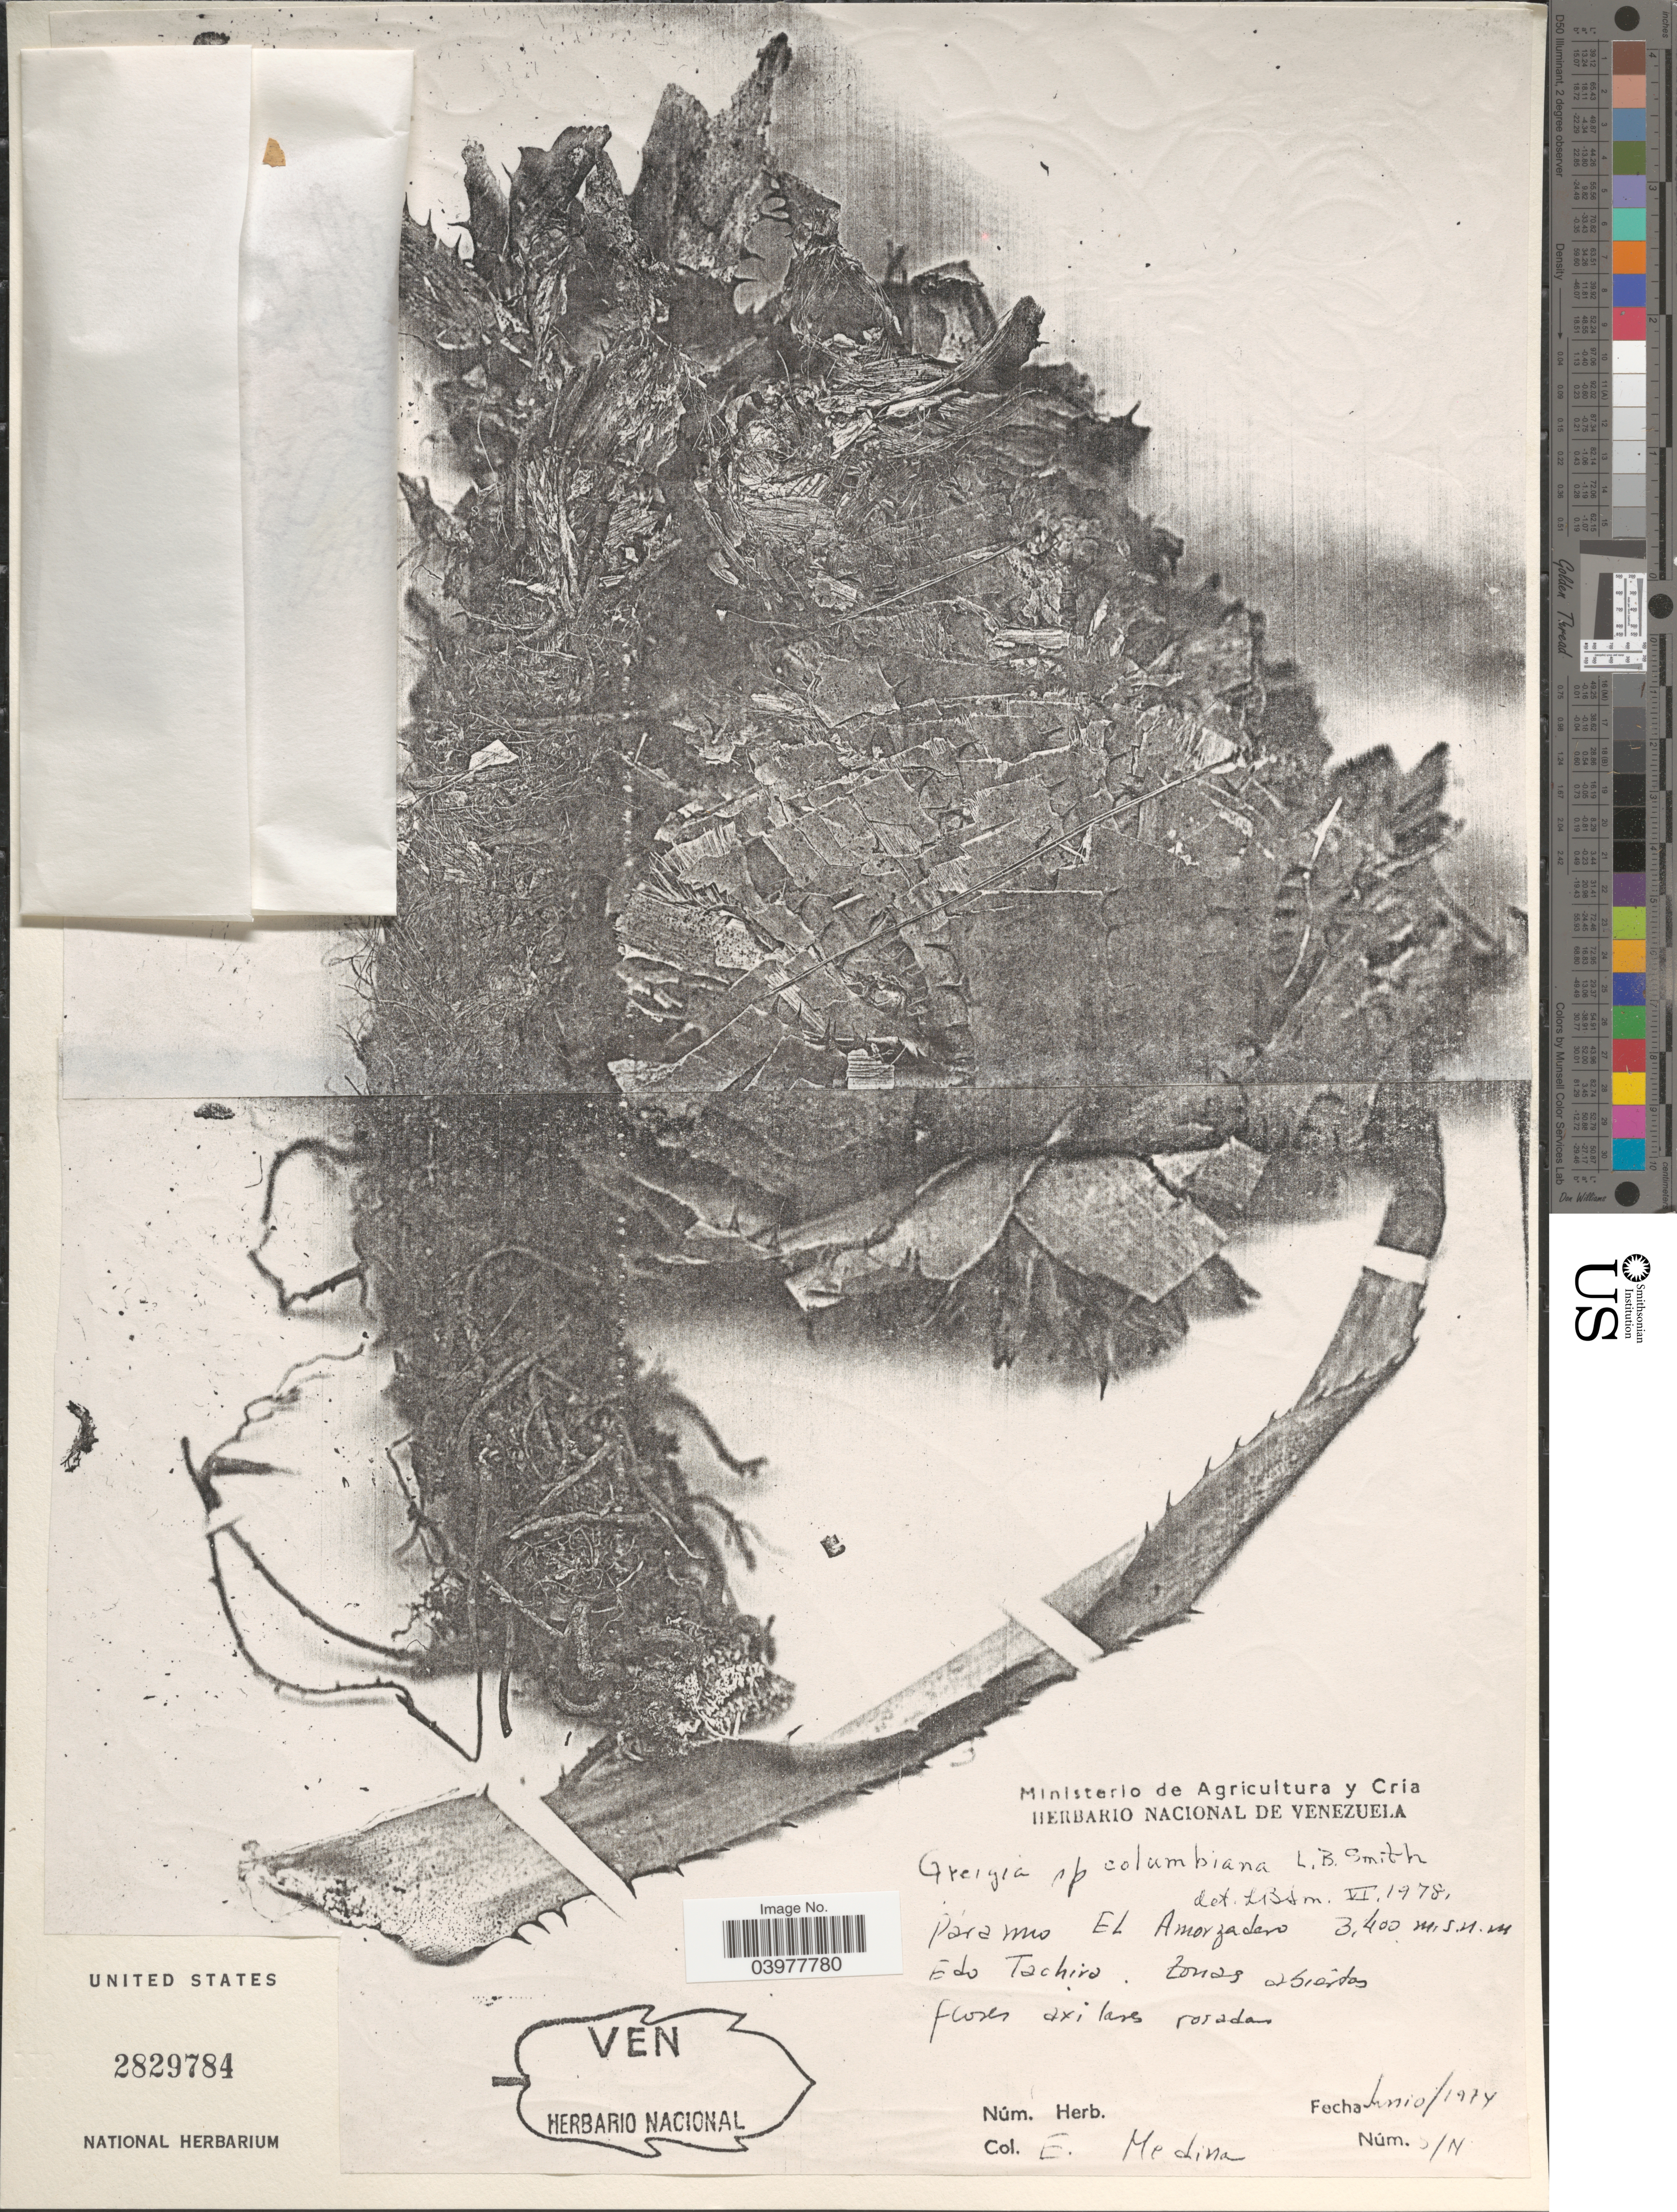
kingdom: Plantae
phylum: Tracheophyta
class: Liliopsida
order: Poales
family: Bromeliaceae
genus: Greigia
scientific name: Greigia columbiana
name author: L.B. Sm.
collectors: E. Medina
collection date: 1974-06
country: Venezuela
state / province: Tachira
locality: Páramo El Amorzadero. Zonas abiertas.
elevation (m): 3400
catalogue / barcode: US 2829784